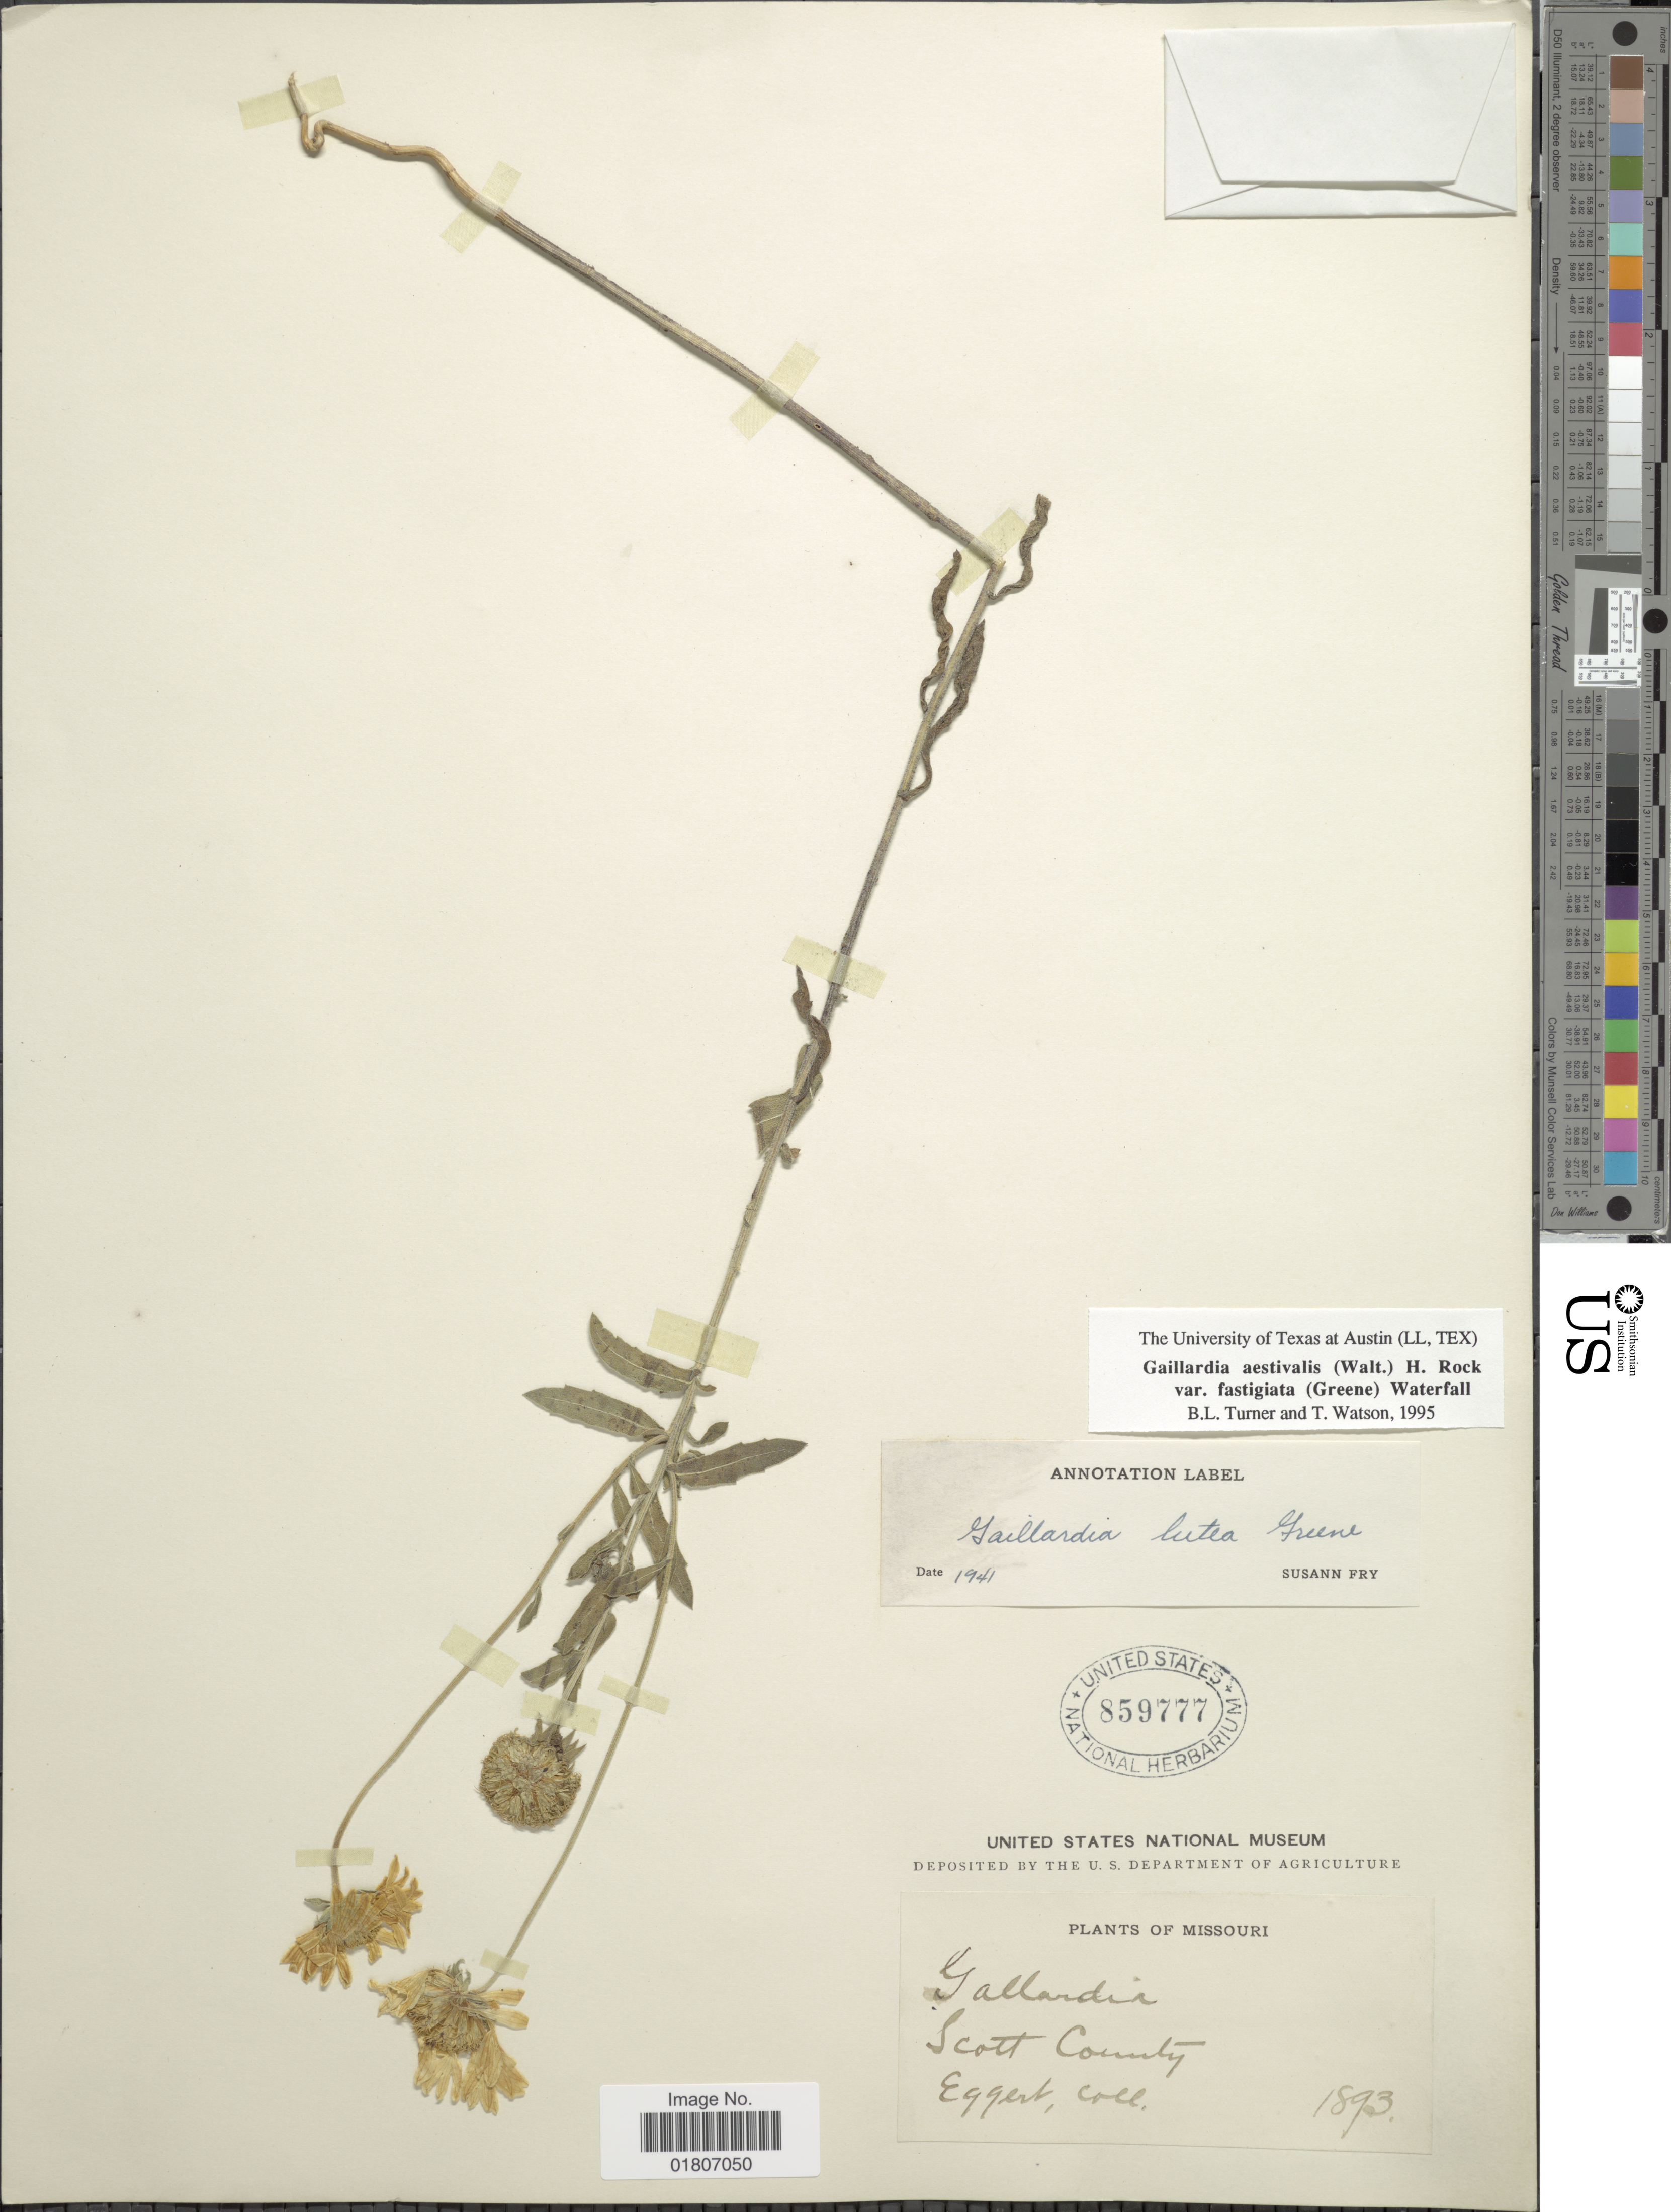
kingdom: Plantae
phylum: Tracheophyta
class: Magnoliopsida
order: Asterales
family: Asteraceae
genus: Gaillardia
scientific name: Gaillardia aestivalis var. fastigiata (indet)?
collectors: Eggert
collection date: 1893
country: United States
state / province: Missouri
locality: Scott County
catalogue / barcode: US 859777